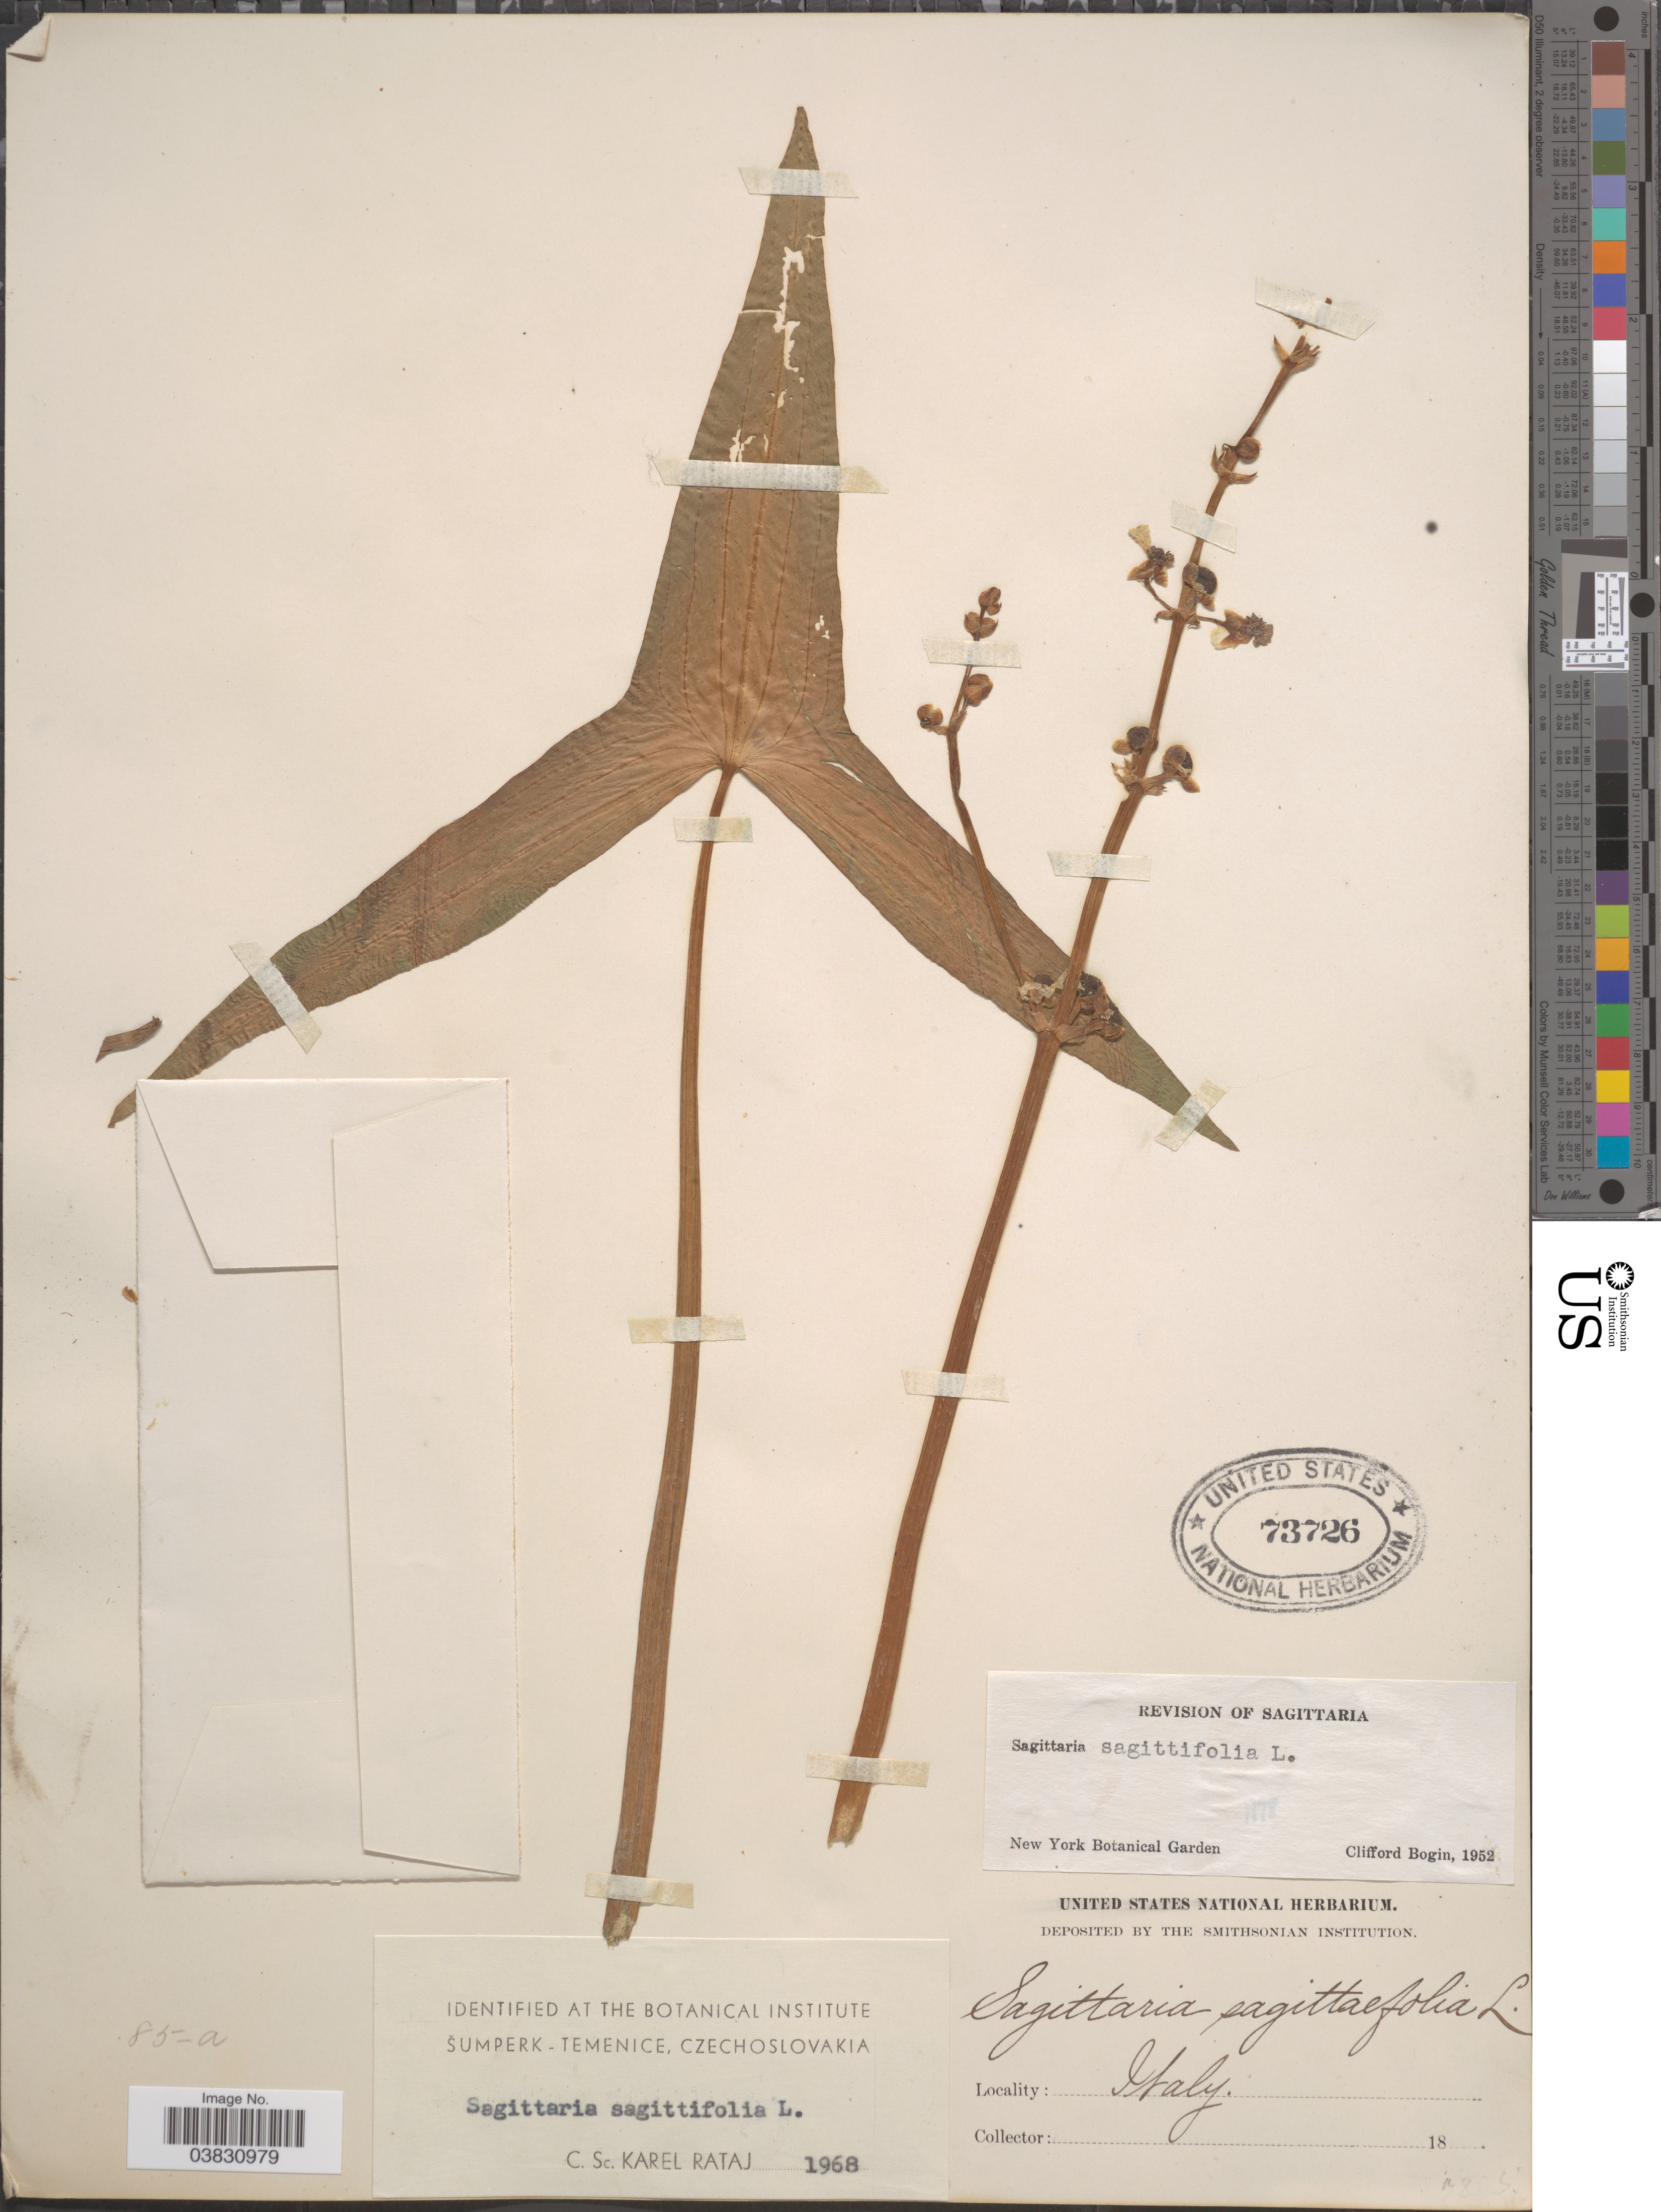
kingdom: Plantae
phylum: Tracheophyta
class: Liliopsida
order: Alismatales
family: Alismataceae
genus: Sagittaria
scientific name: Sagittaria sagittifolia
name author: L.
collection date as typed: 18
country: Italy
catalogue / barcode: US 73726